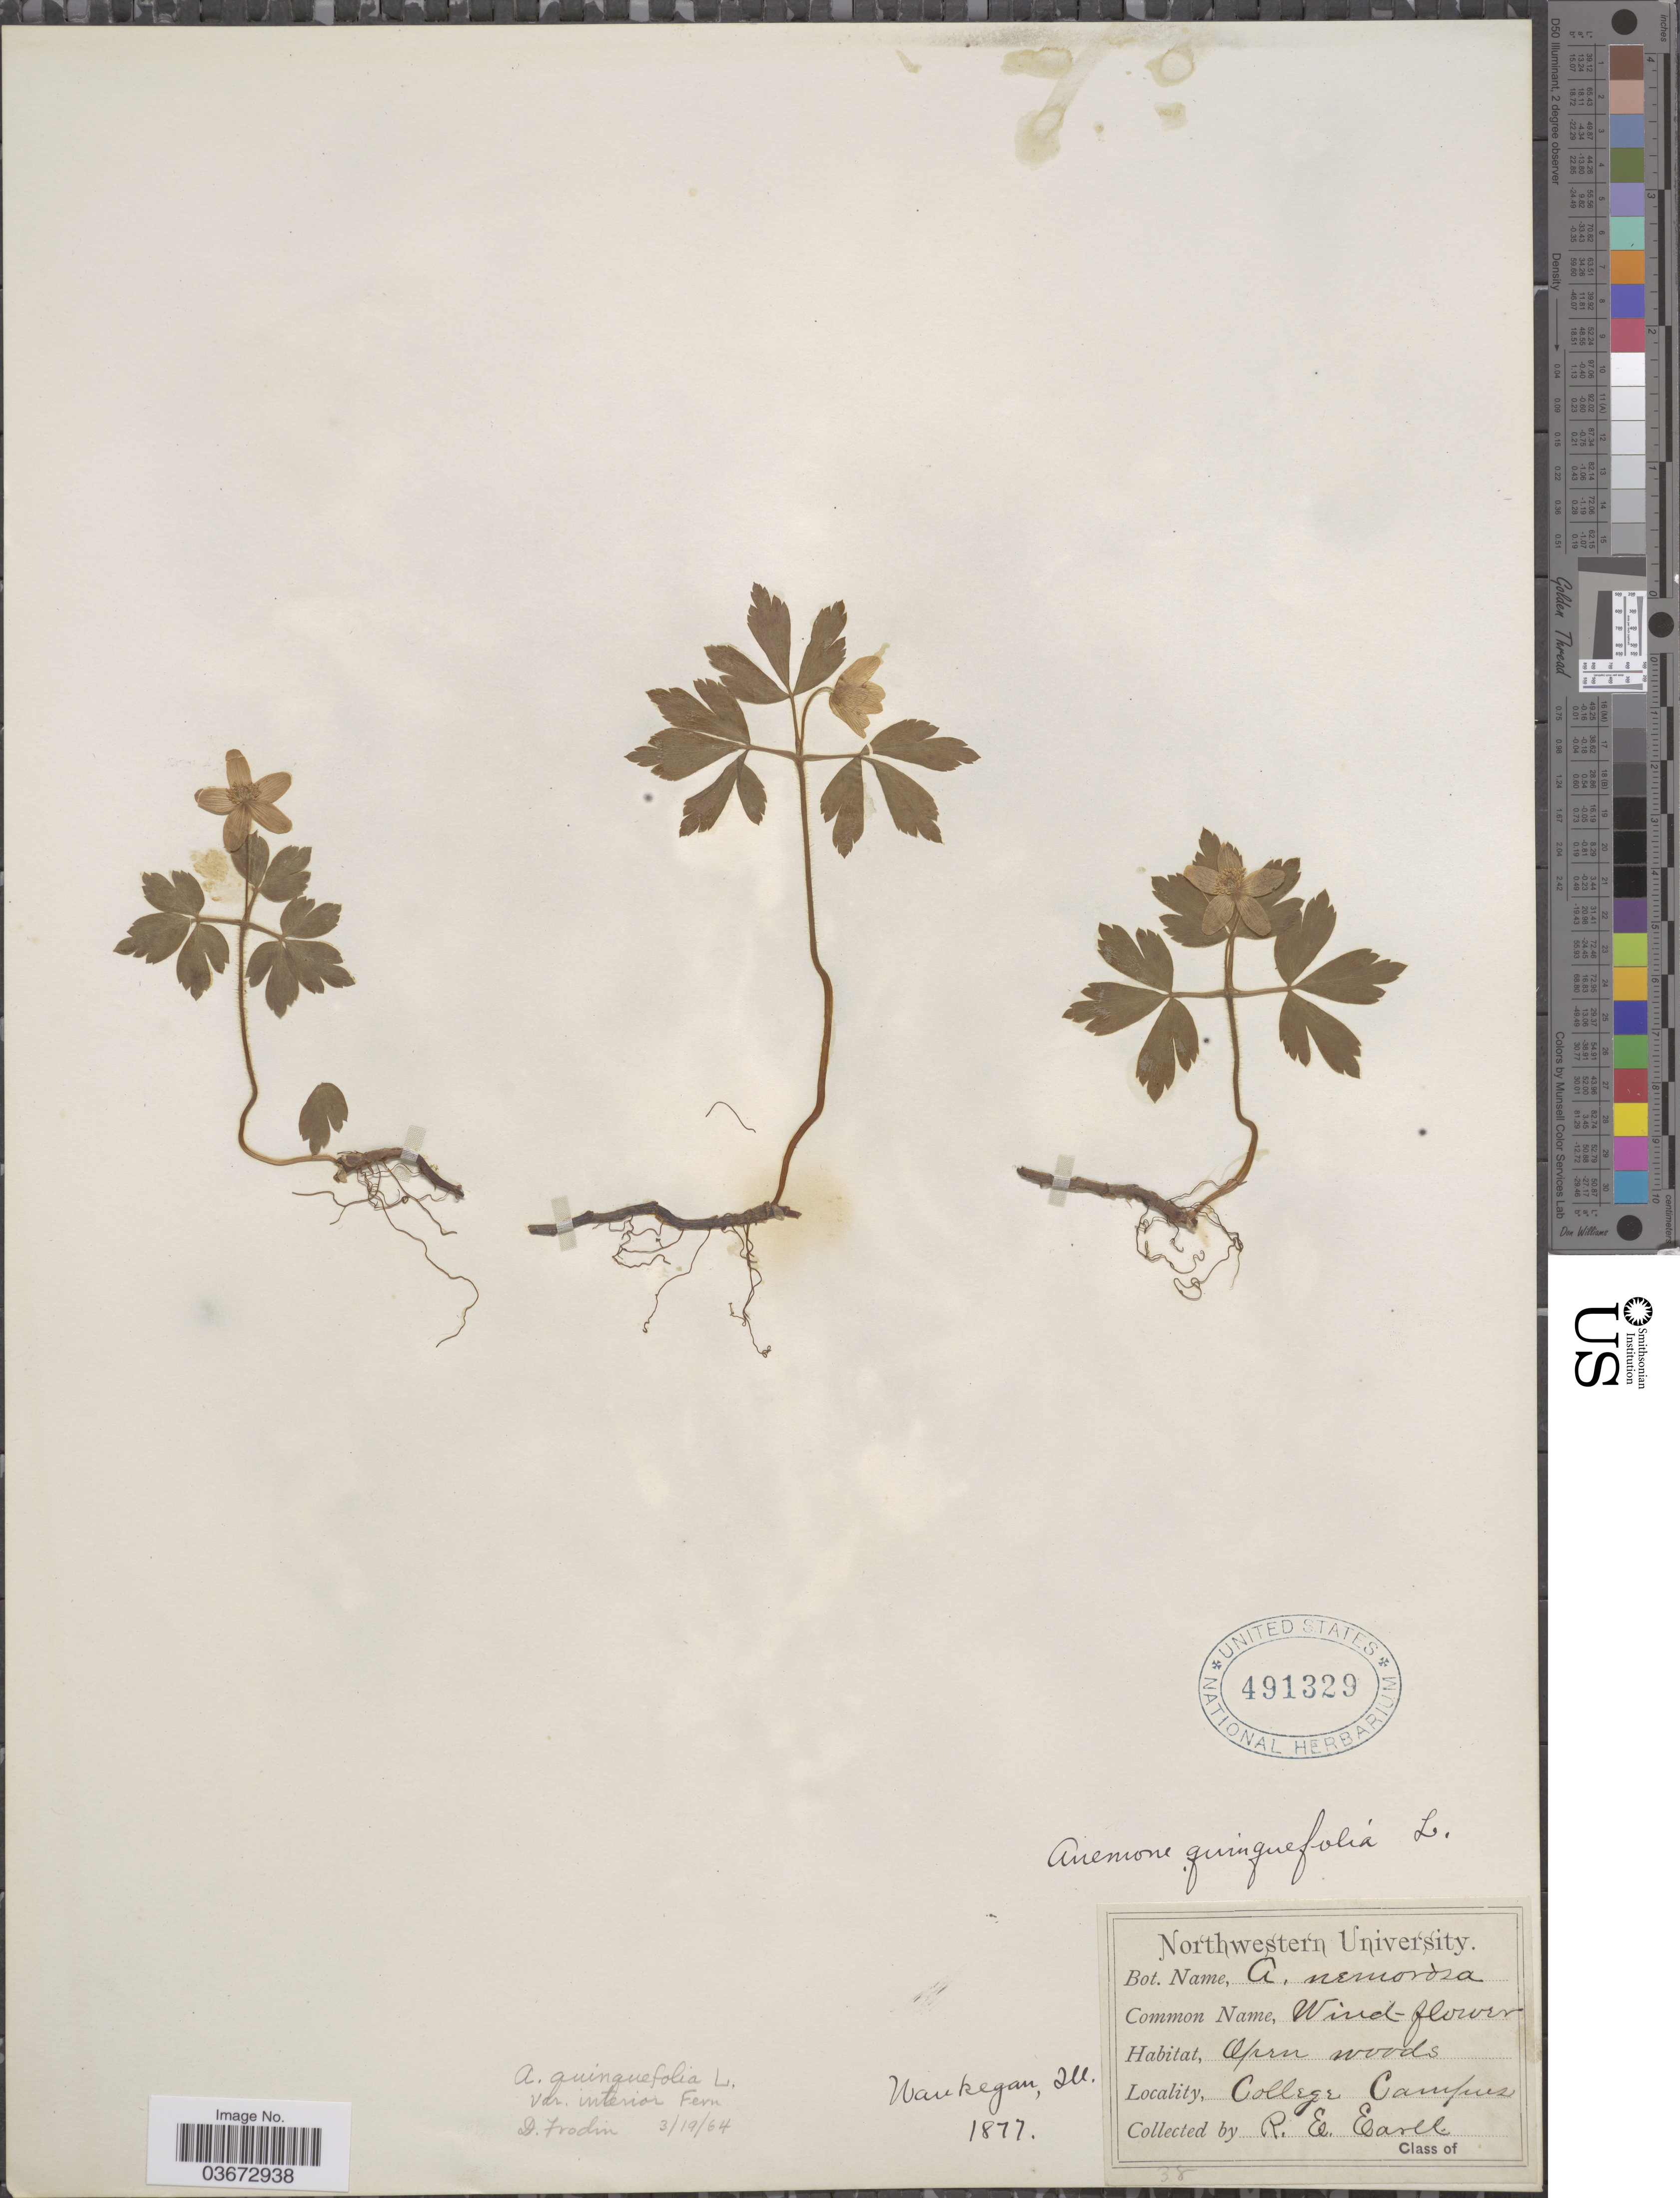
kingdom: Plantae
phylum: Tracheophyta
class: Magnoliopsida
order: Ranunculales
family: Ranunculaceae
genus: Anemone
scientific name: Anemone quinquefolia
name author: L.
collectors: R. Earll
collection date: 1877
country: United States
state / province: Illinois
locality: Waukegan. College Campus.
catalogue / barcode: US 491329